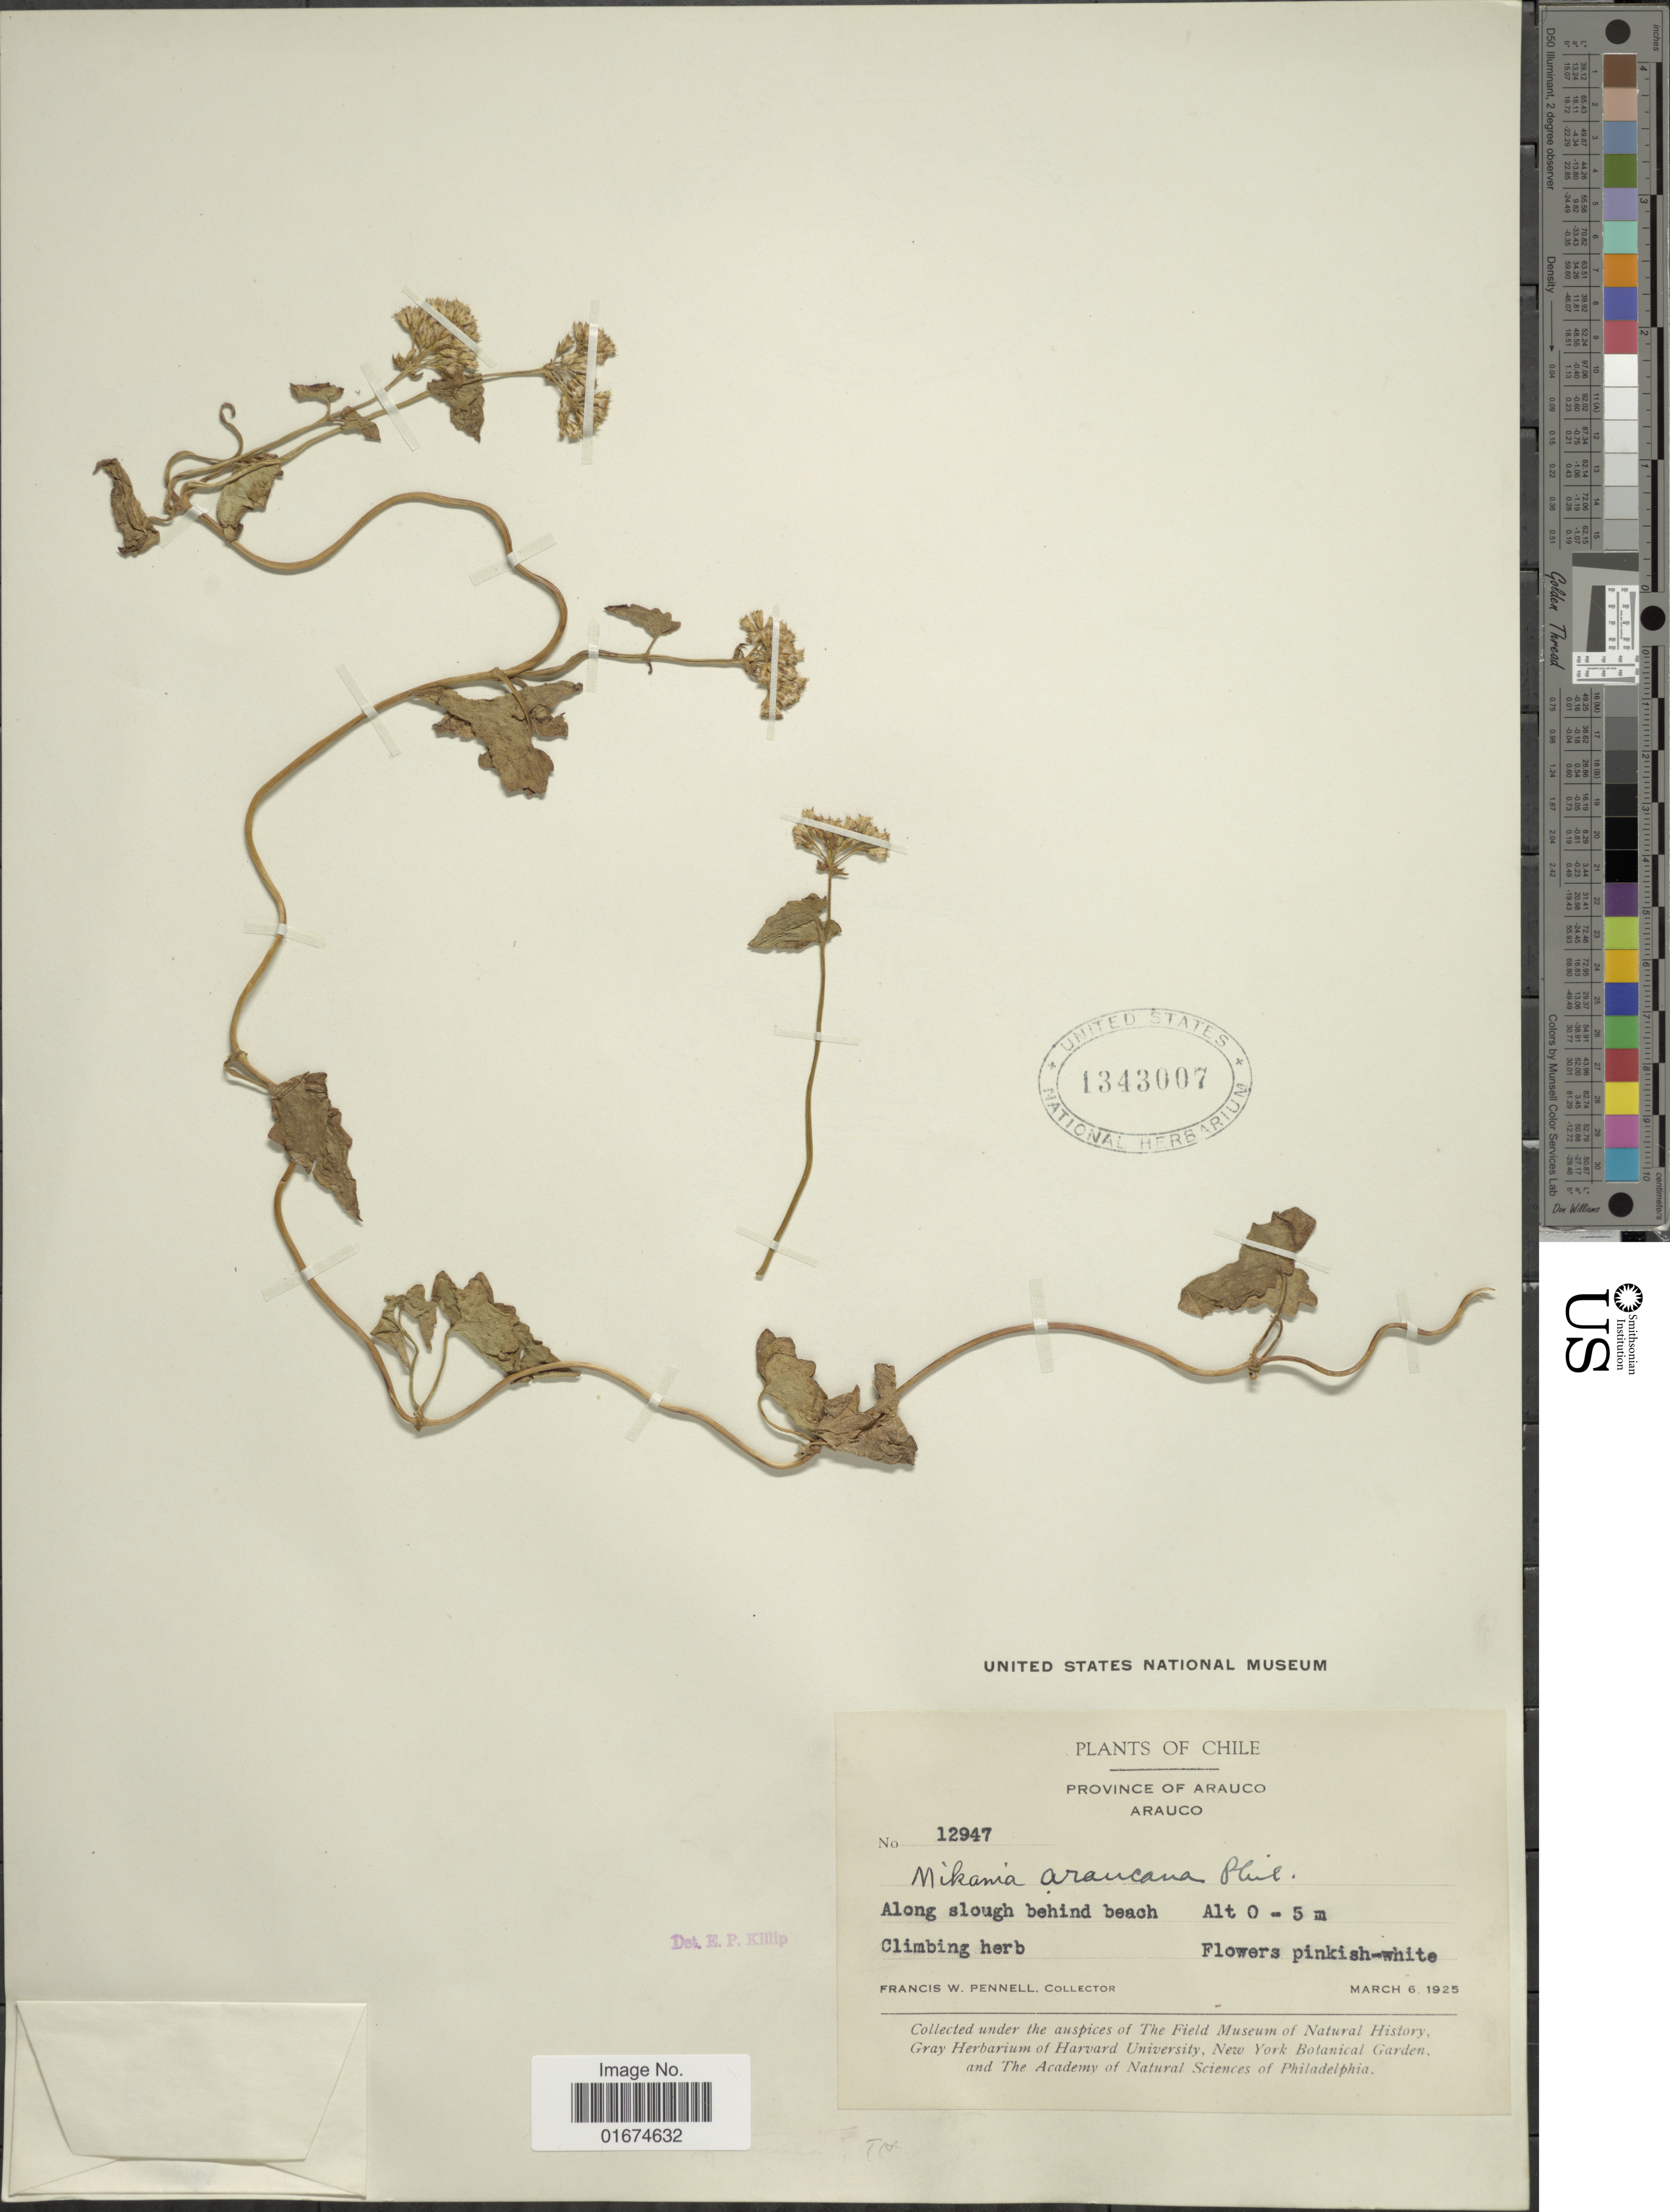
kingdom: Plantae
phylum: Tracheophyta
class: Magnoliopsida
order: Asterales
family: Asteraceae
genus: Mikania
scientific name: Mikania mendocina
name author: Phil.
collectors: F. W. Pennell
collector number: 12947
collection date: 1925-03-06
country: Chile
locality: Province of Arauco, Arauco, along slough behind beach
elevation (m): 0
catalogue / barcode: US 1343007